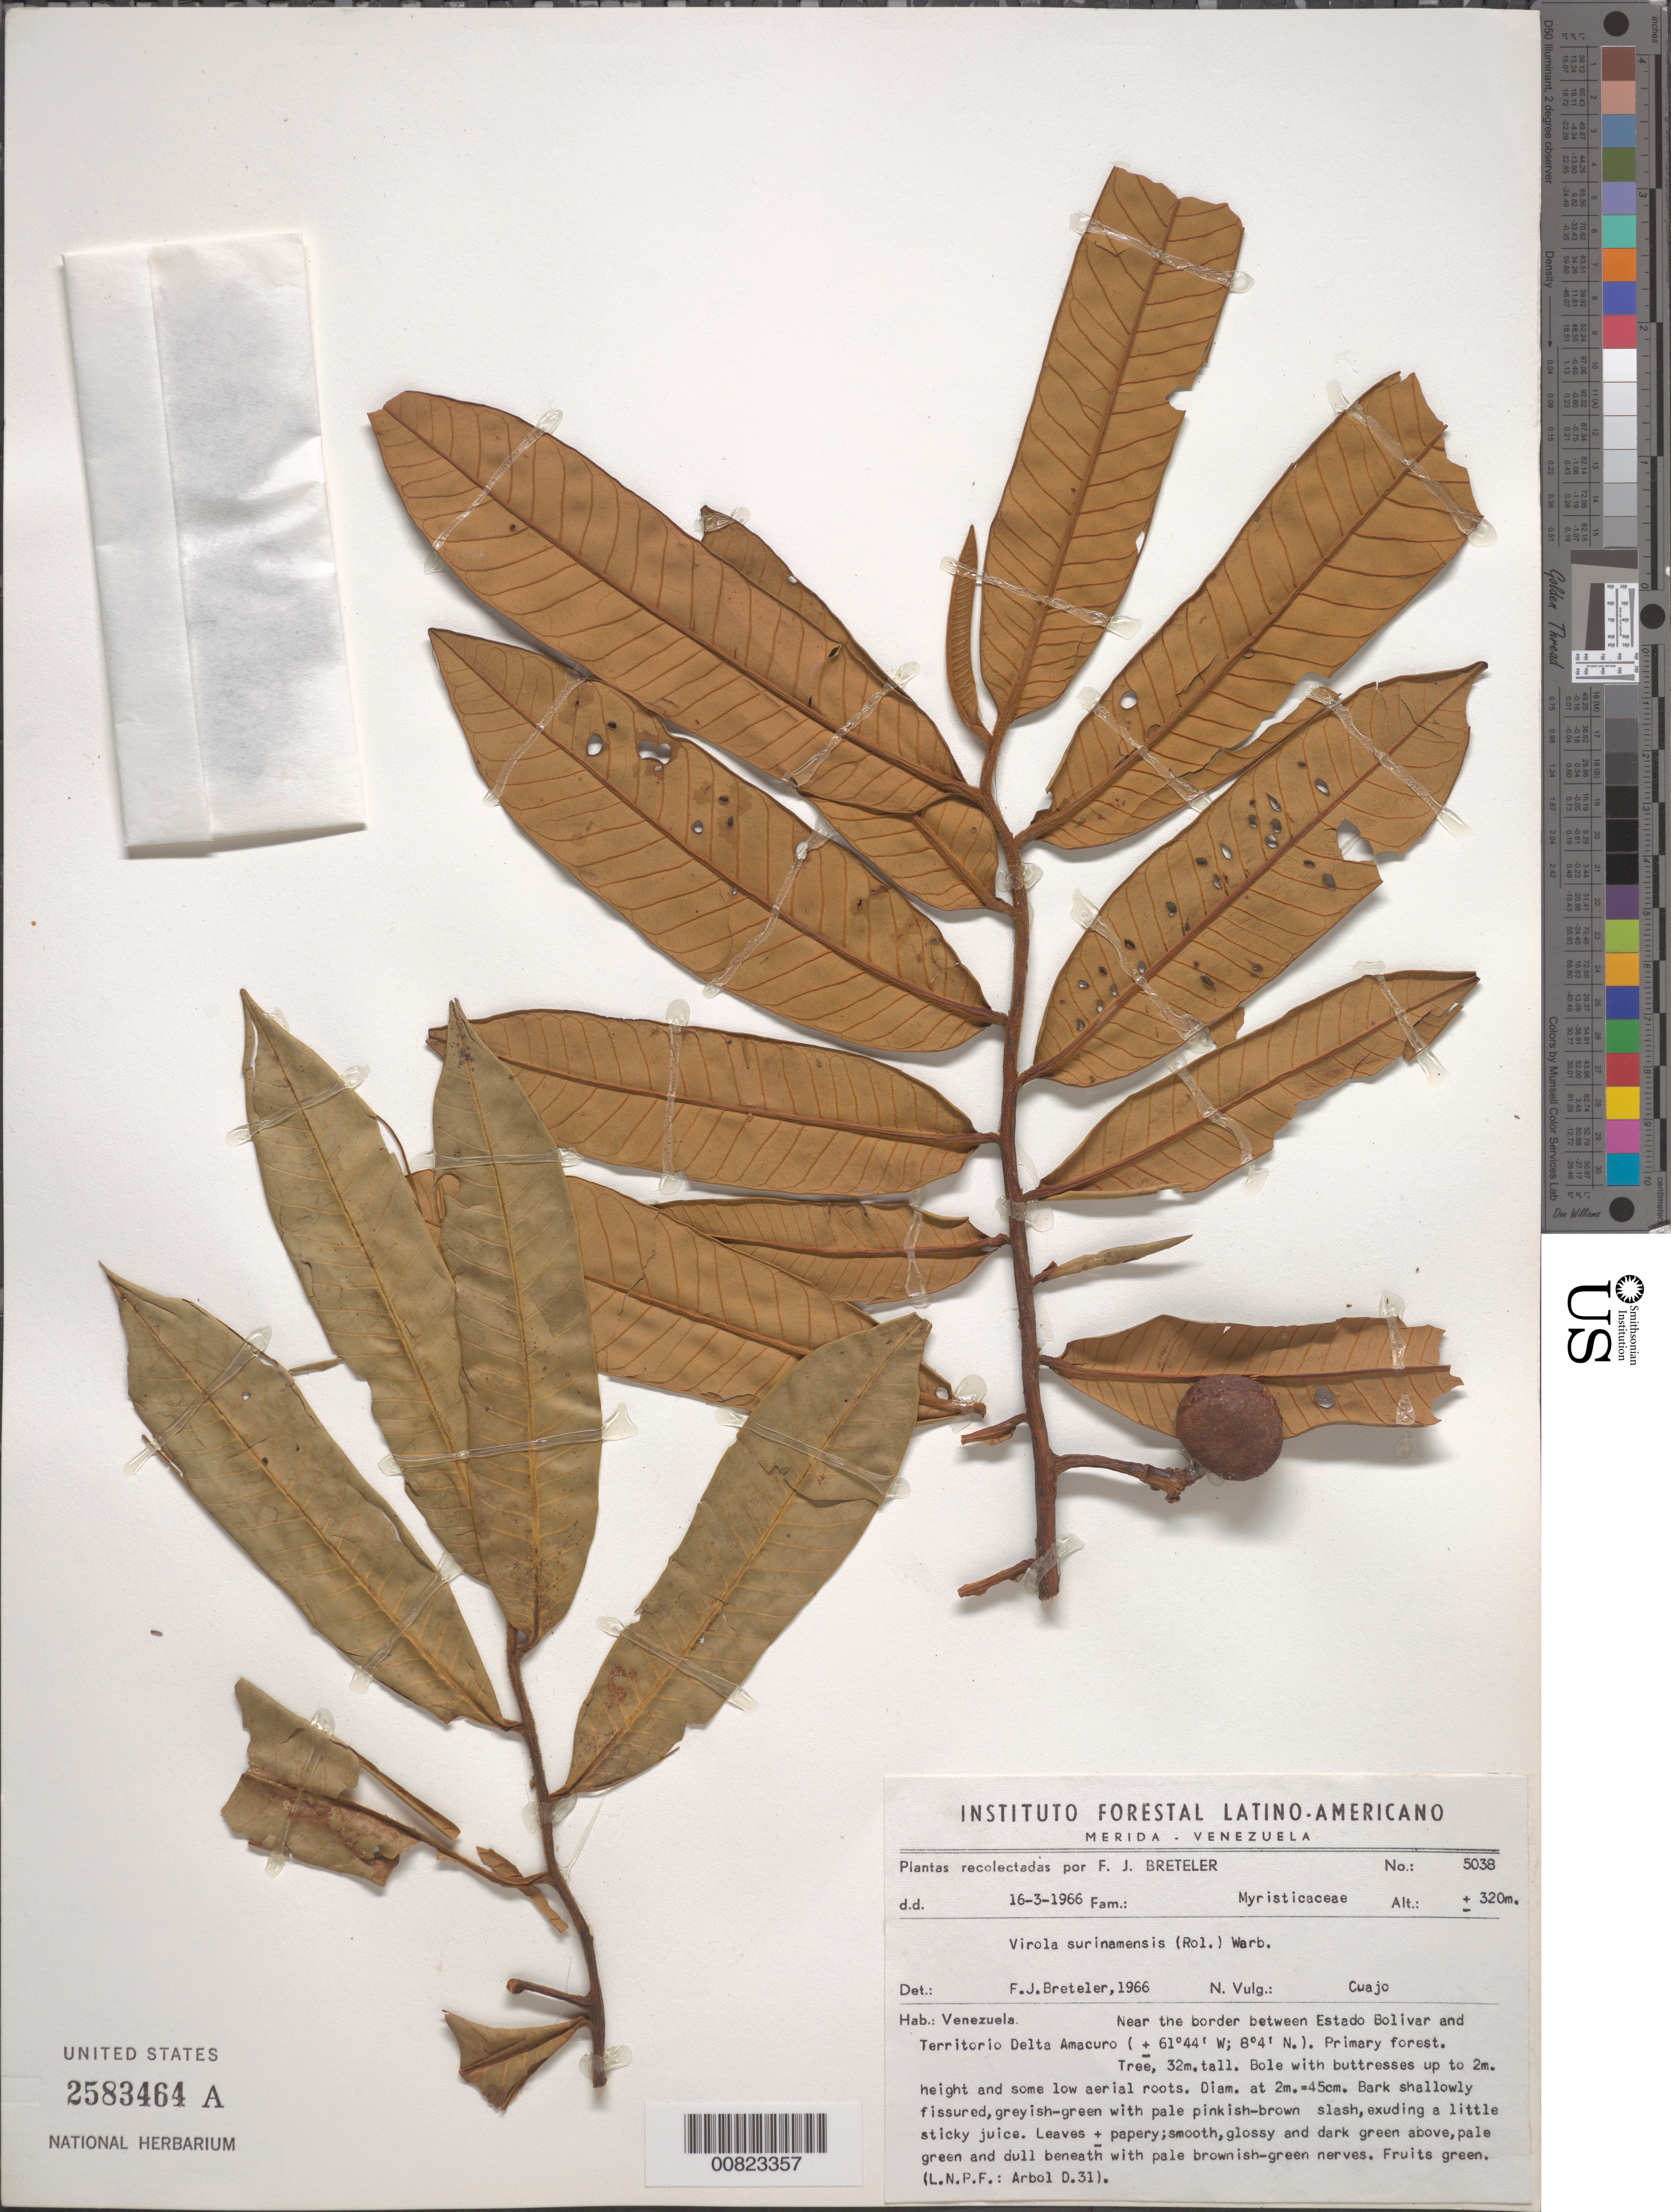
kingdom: Plantae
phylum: Tracheophyta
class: Magnoliopsida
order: Magnoliales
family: Myristicaceae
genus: Virola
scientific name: Virola surinamensis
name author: (Rol.) Warb.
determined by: Breteler, F. J.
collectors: F. J. Breteler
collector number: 5038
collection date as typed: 16-Mar-66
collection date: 1966-03-16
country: Venezuela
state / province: Bolívar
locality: Río Grande o Toro, near border between Estado Bolívar and Territorío Delta Amacuro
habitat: Primary forest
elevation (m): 320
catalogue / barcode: US 2583464A